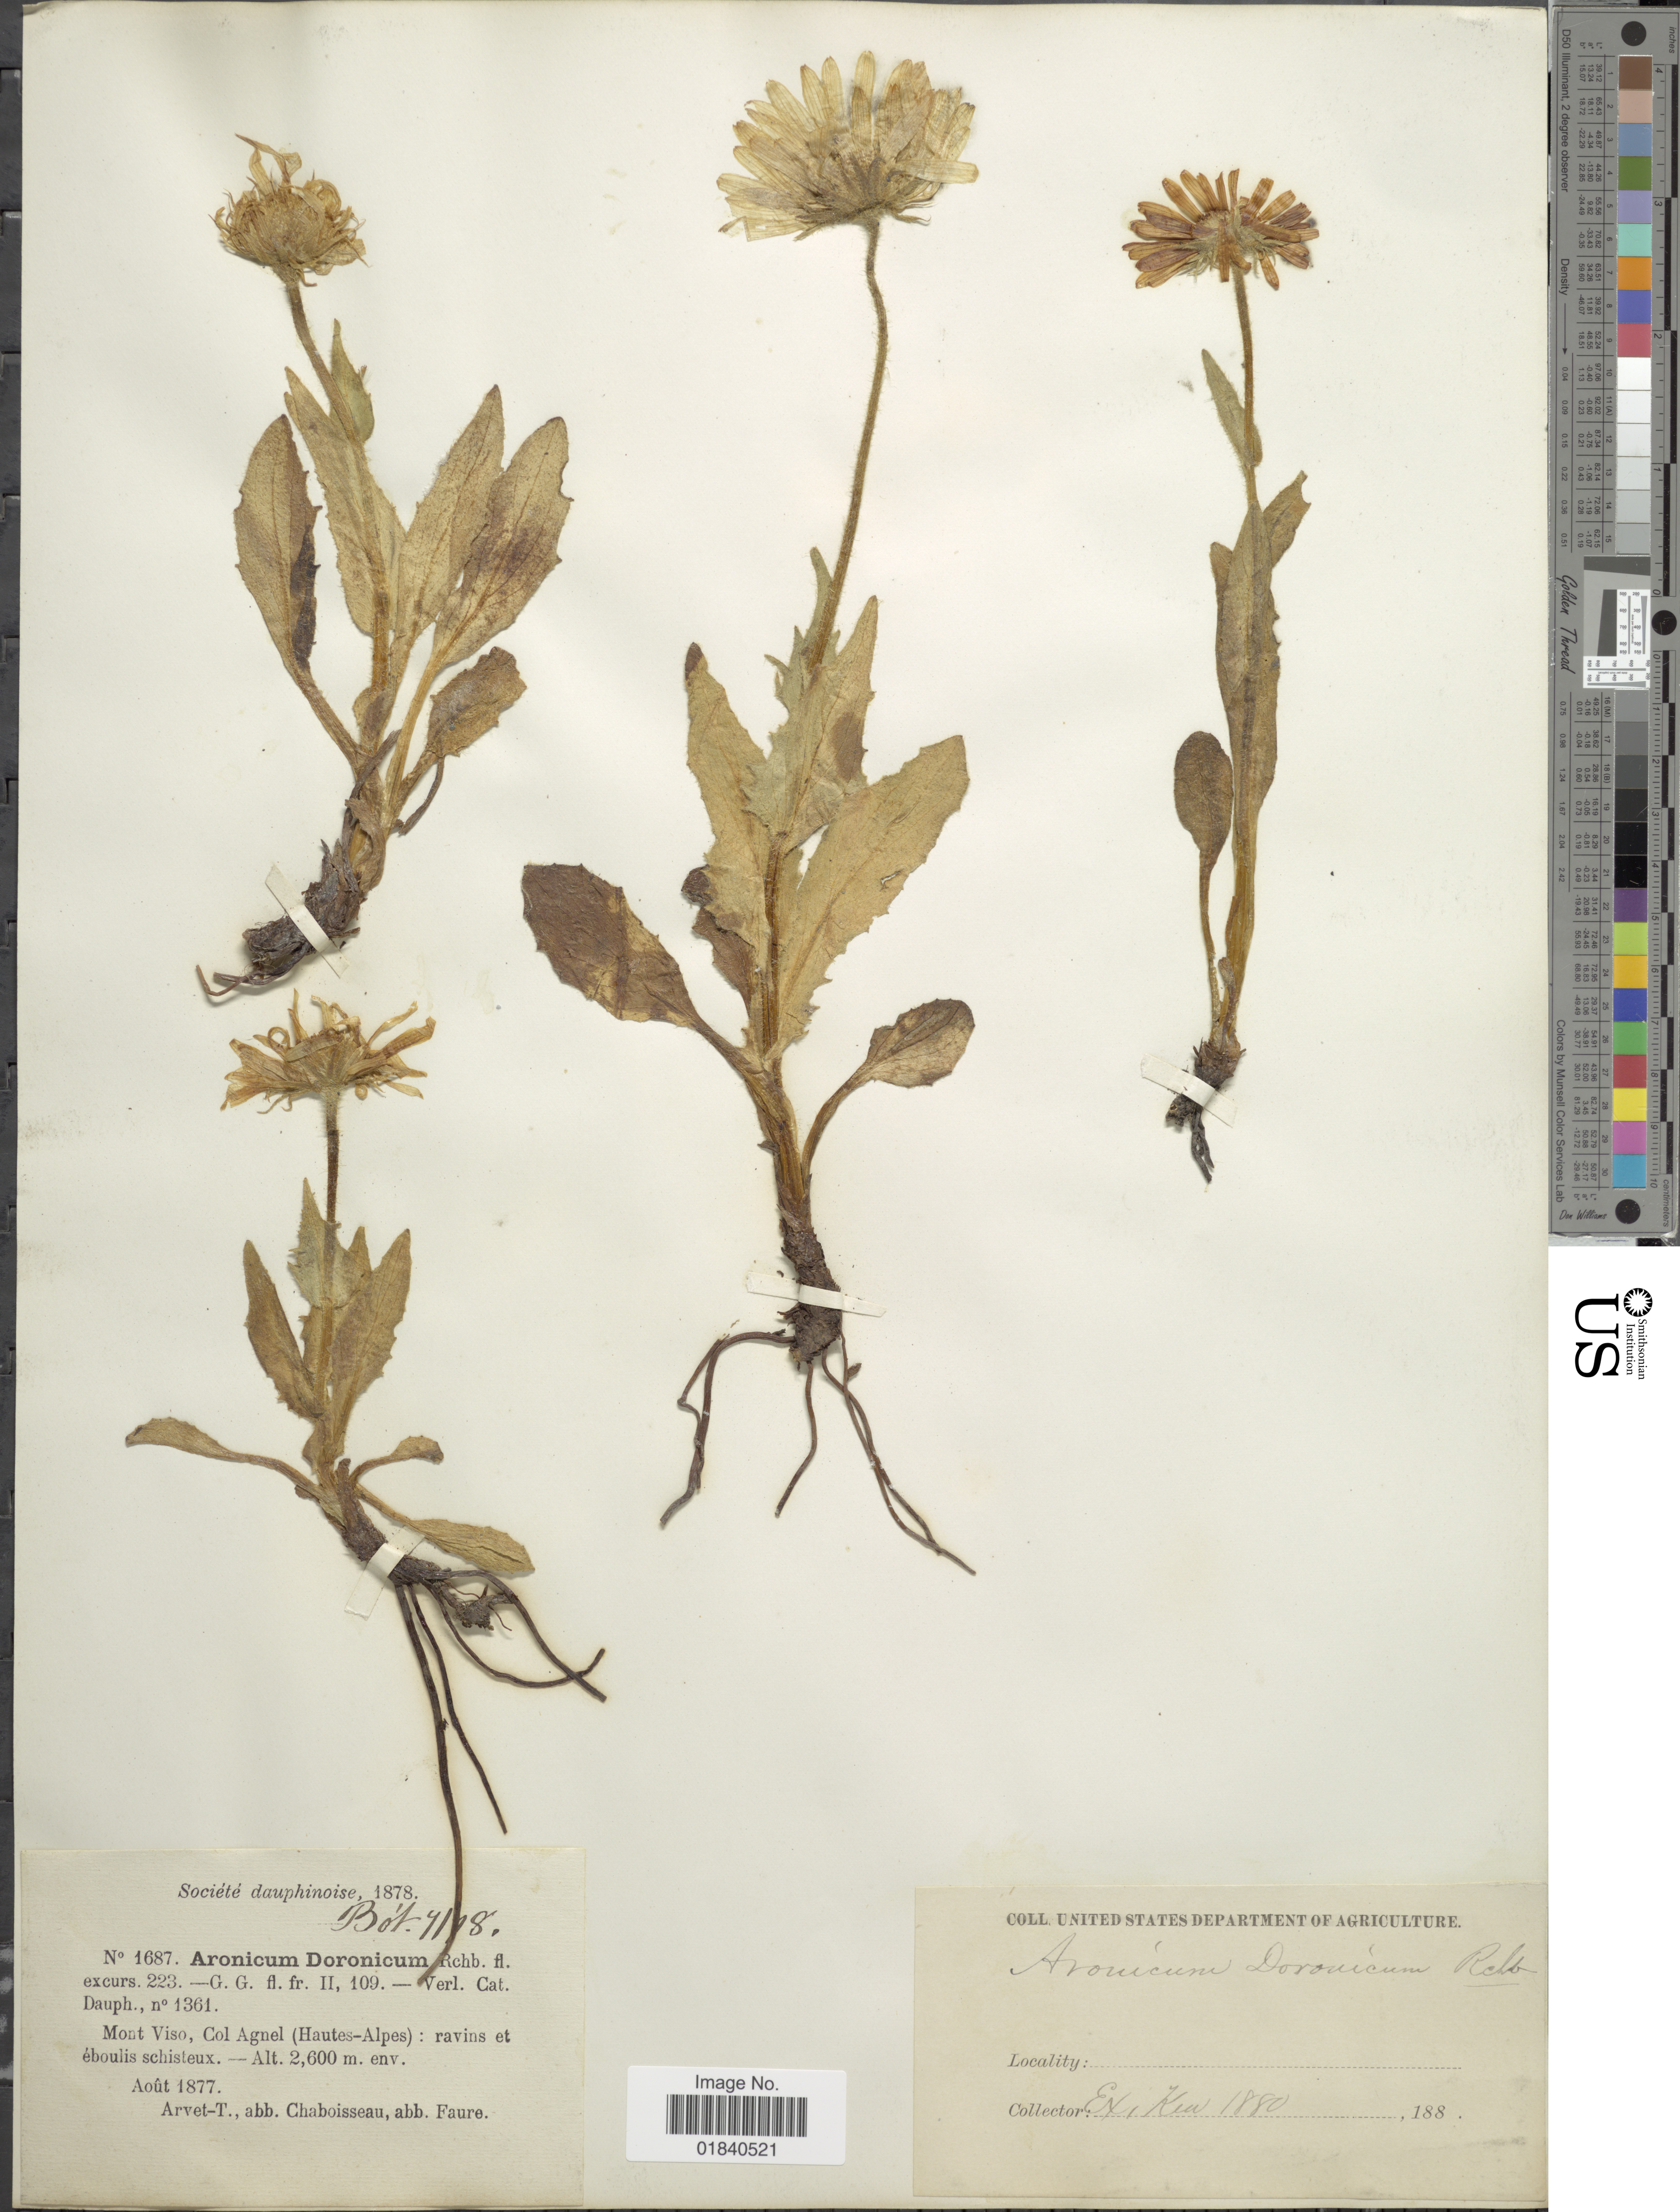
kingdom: Plantae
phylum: Tracheophyta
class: Magnoliopsida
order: Asterales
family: Asteraceae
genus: Senecio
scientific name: Senecio doronicum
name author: (L.) L.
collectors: T. Arvet, A. Chaboisseau & A. Faure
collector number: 1687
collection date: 1877-08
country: France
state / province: Provence-Alpes-Côte d'Azur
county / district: Hautes-Alpes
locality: Mont. Viso, Col Agnel (Hautes-Alpes)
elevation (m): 2600